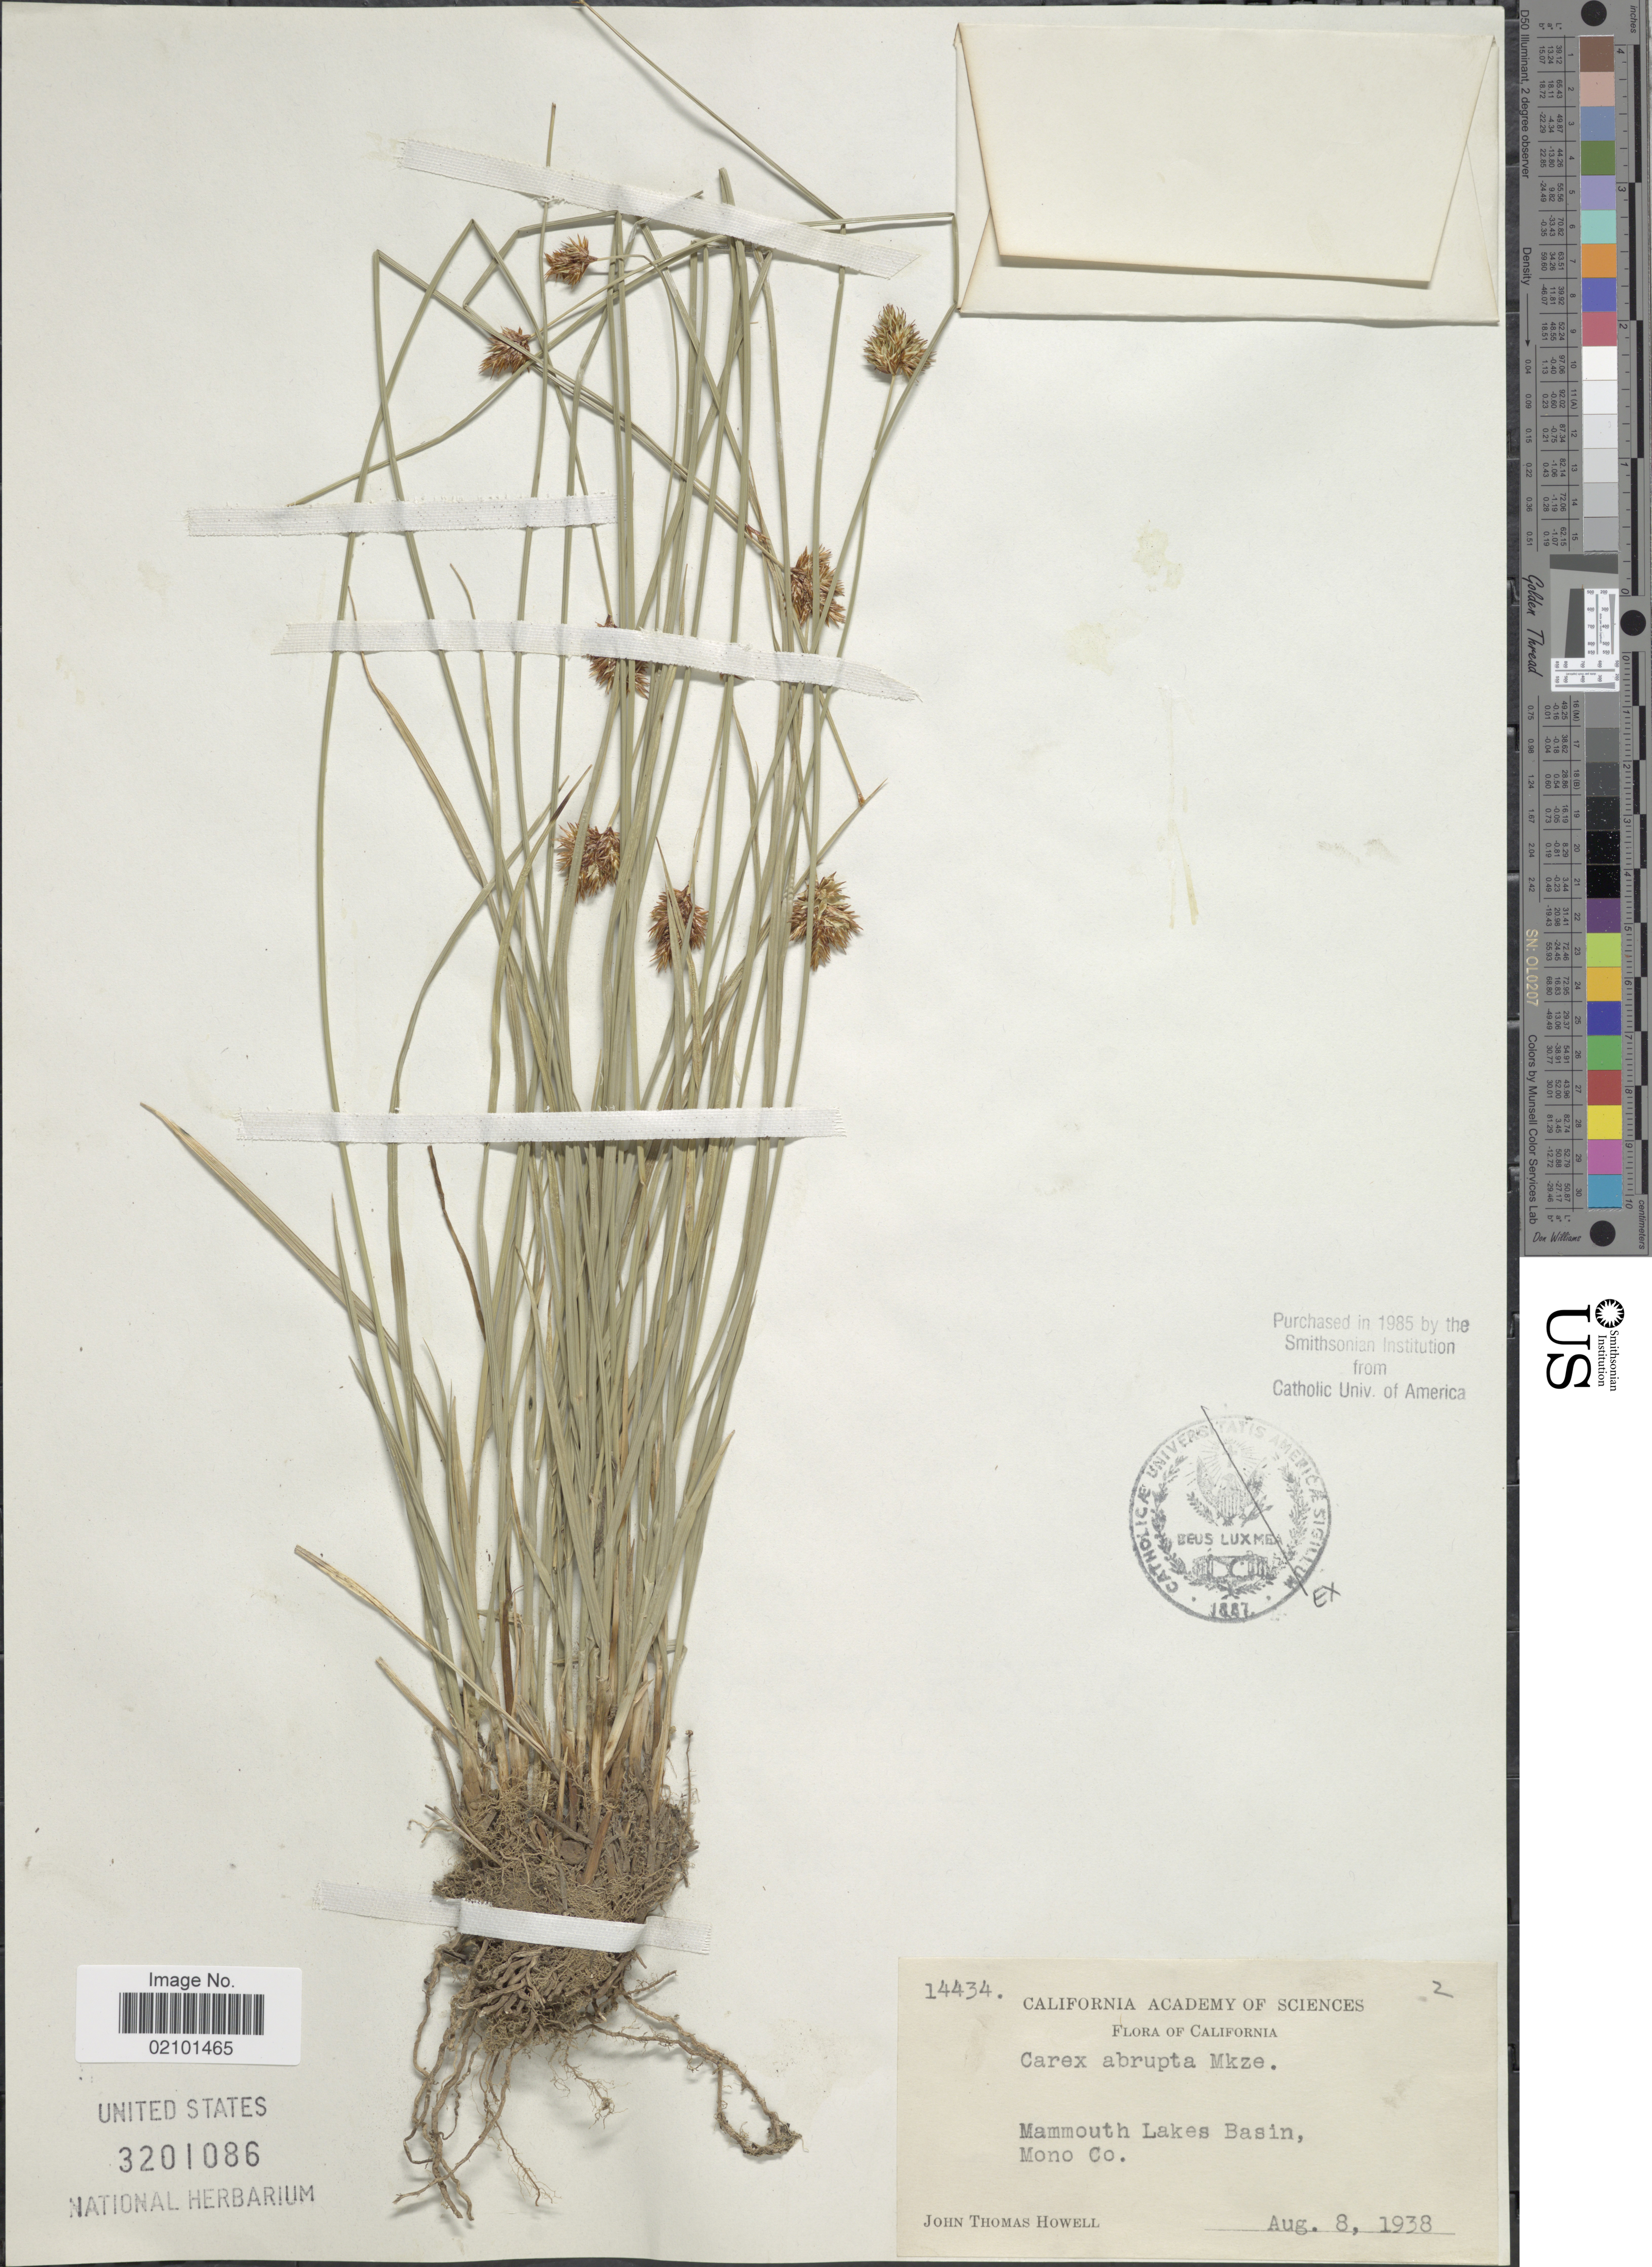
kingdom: Plantae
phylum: Tracheophyta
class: Liliopsida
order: Poales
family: Cyperaceae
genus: Carex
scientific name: Carex abrupta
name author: Mack.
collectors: J. T. Howell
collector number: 14434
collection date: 1938-08-08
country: United States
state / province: California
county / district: Mono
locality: Mammouth Lakes Basin Mono Co.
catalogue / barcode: US 3201086